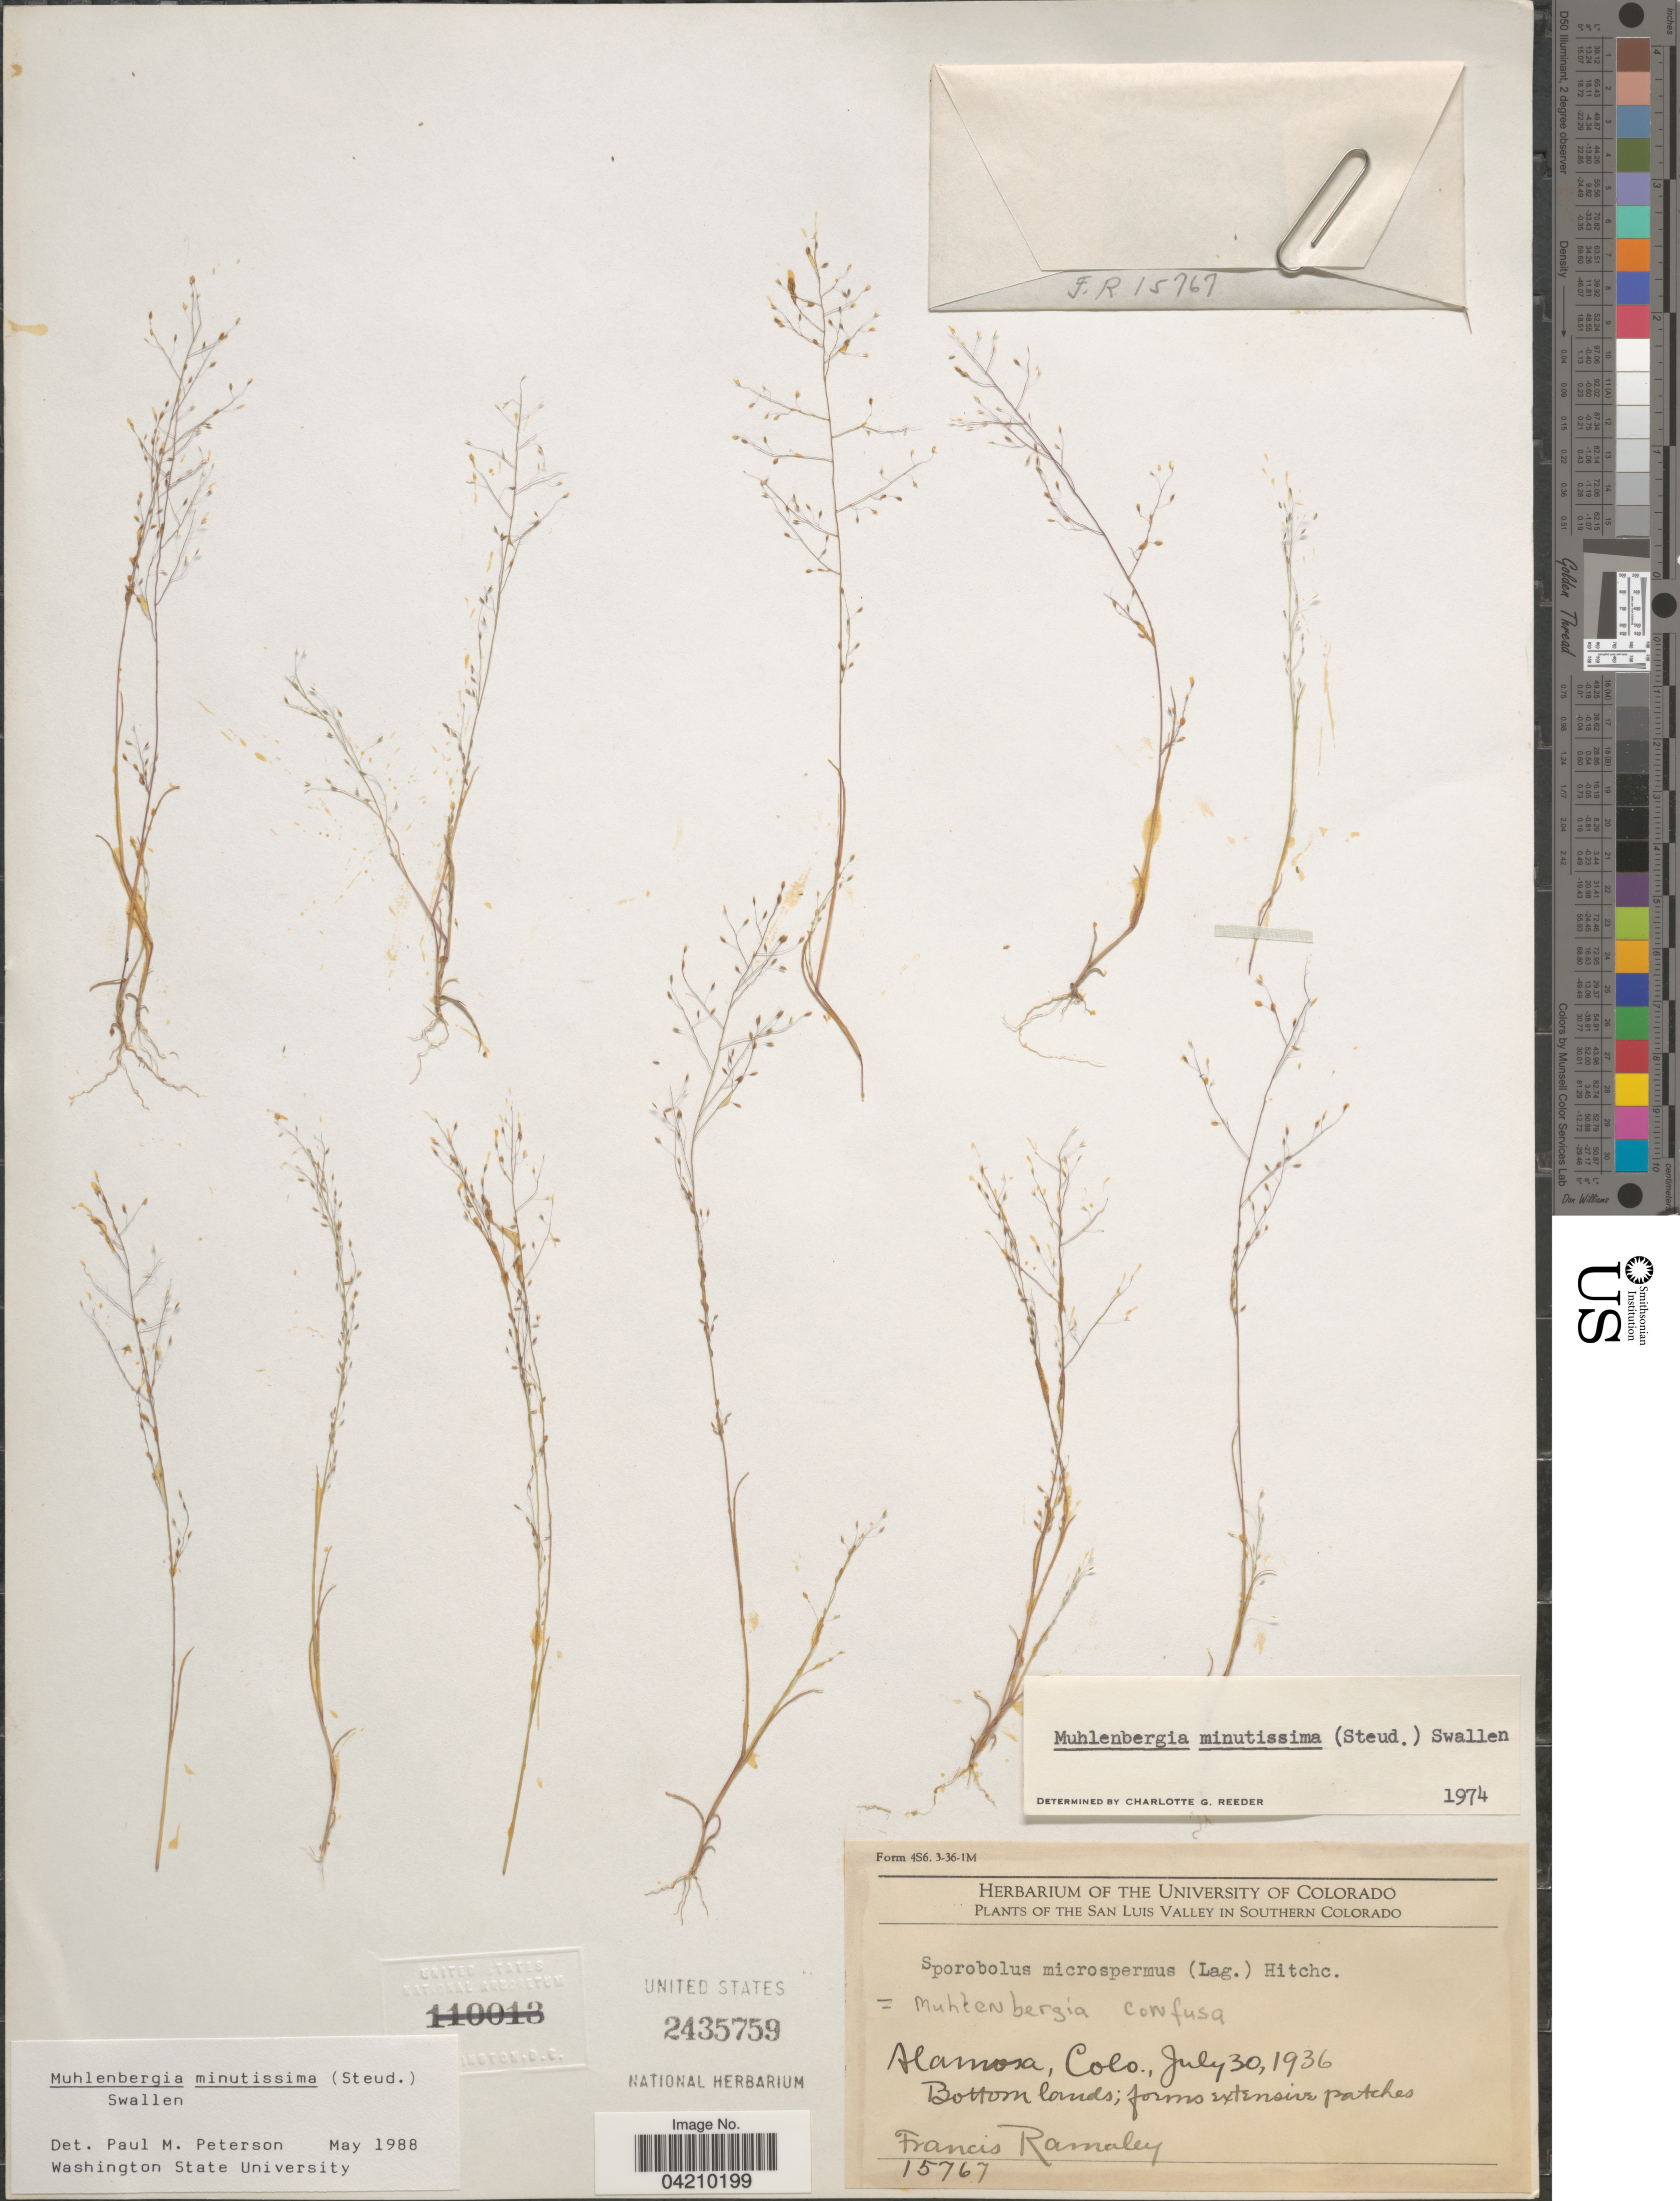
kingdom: Plantae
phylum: Tracheophyta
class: Liliopsida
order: Poales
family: Poaceae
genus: Muhlenbergia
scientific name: Muhlenbergia minutissima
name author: (Steud.) Swallen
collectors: F. Ramaley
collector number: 15767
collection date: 1936-07-30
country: United States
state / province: Colorado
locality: San Luis Valley in Southern Colorado. Alamosa.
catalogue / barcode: US 2435759